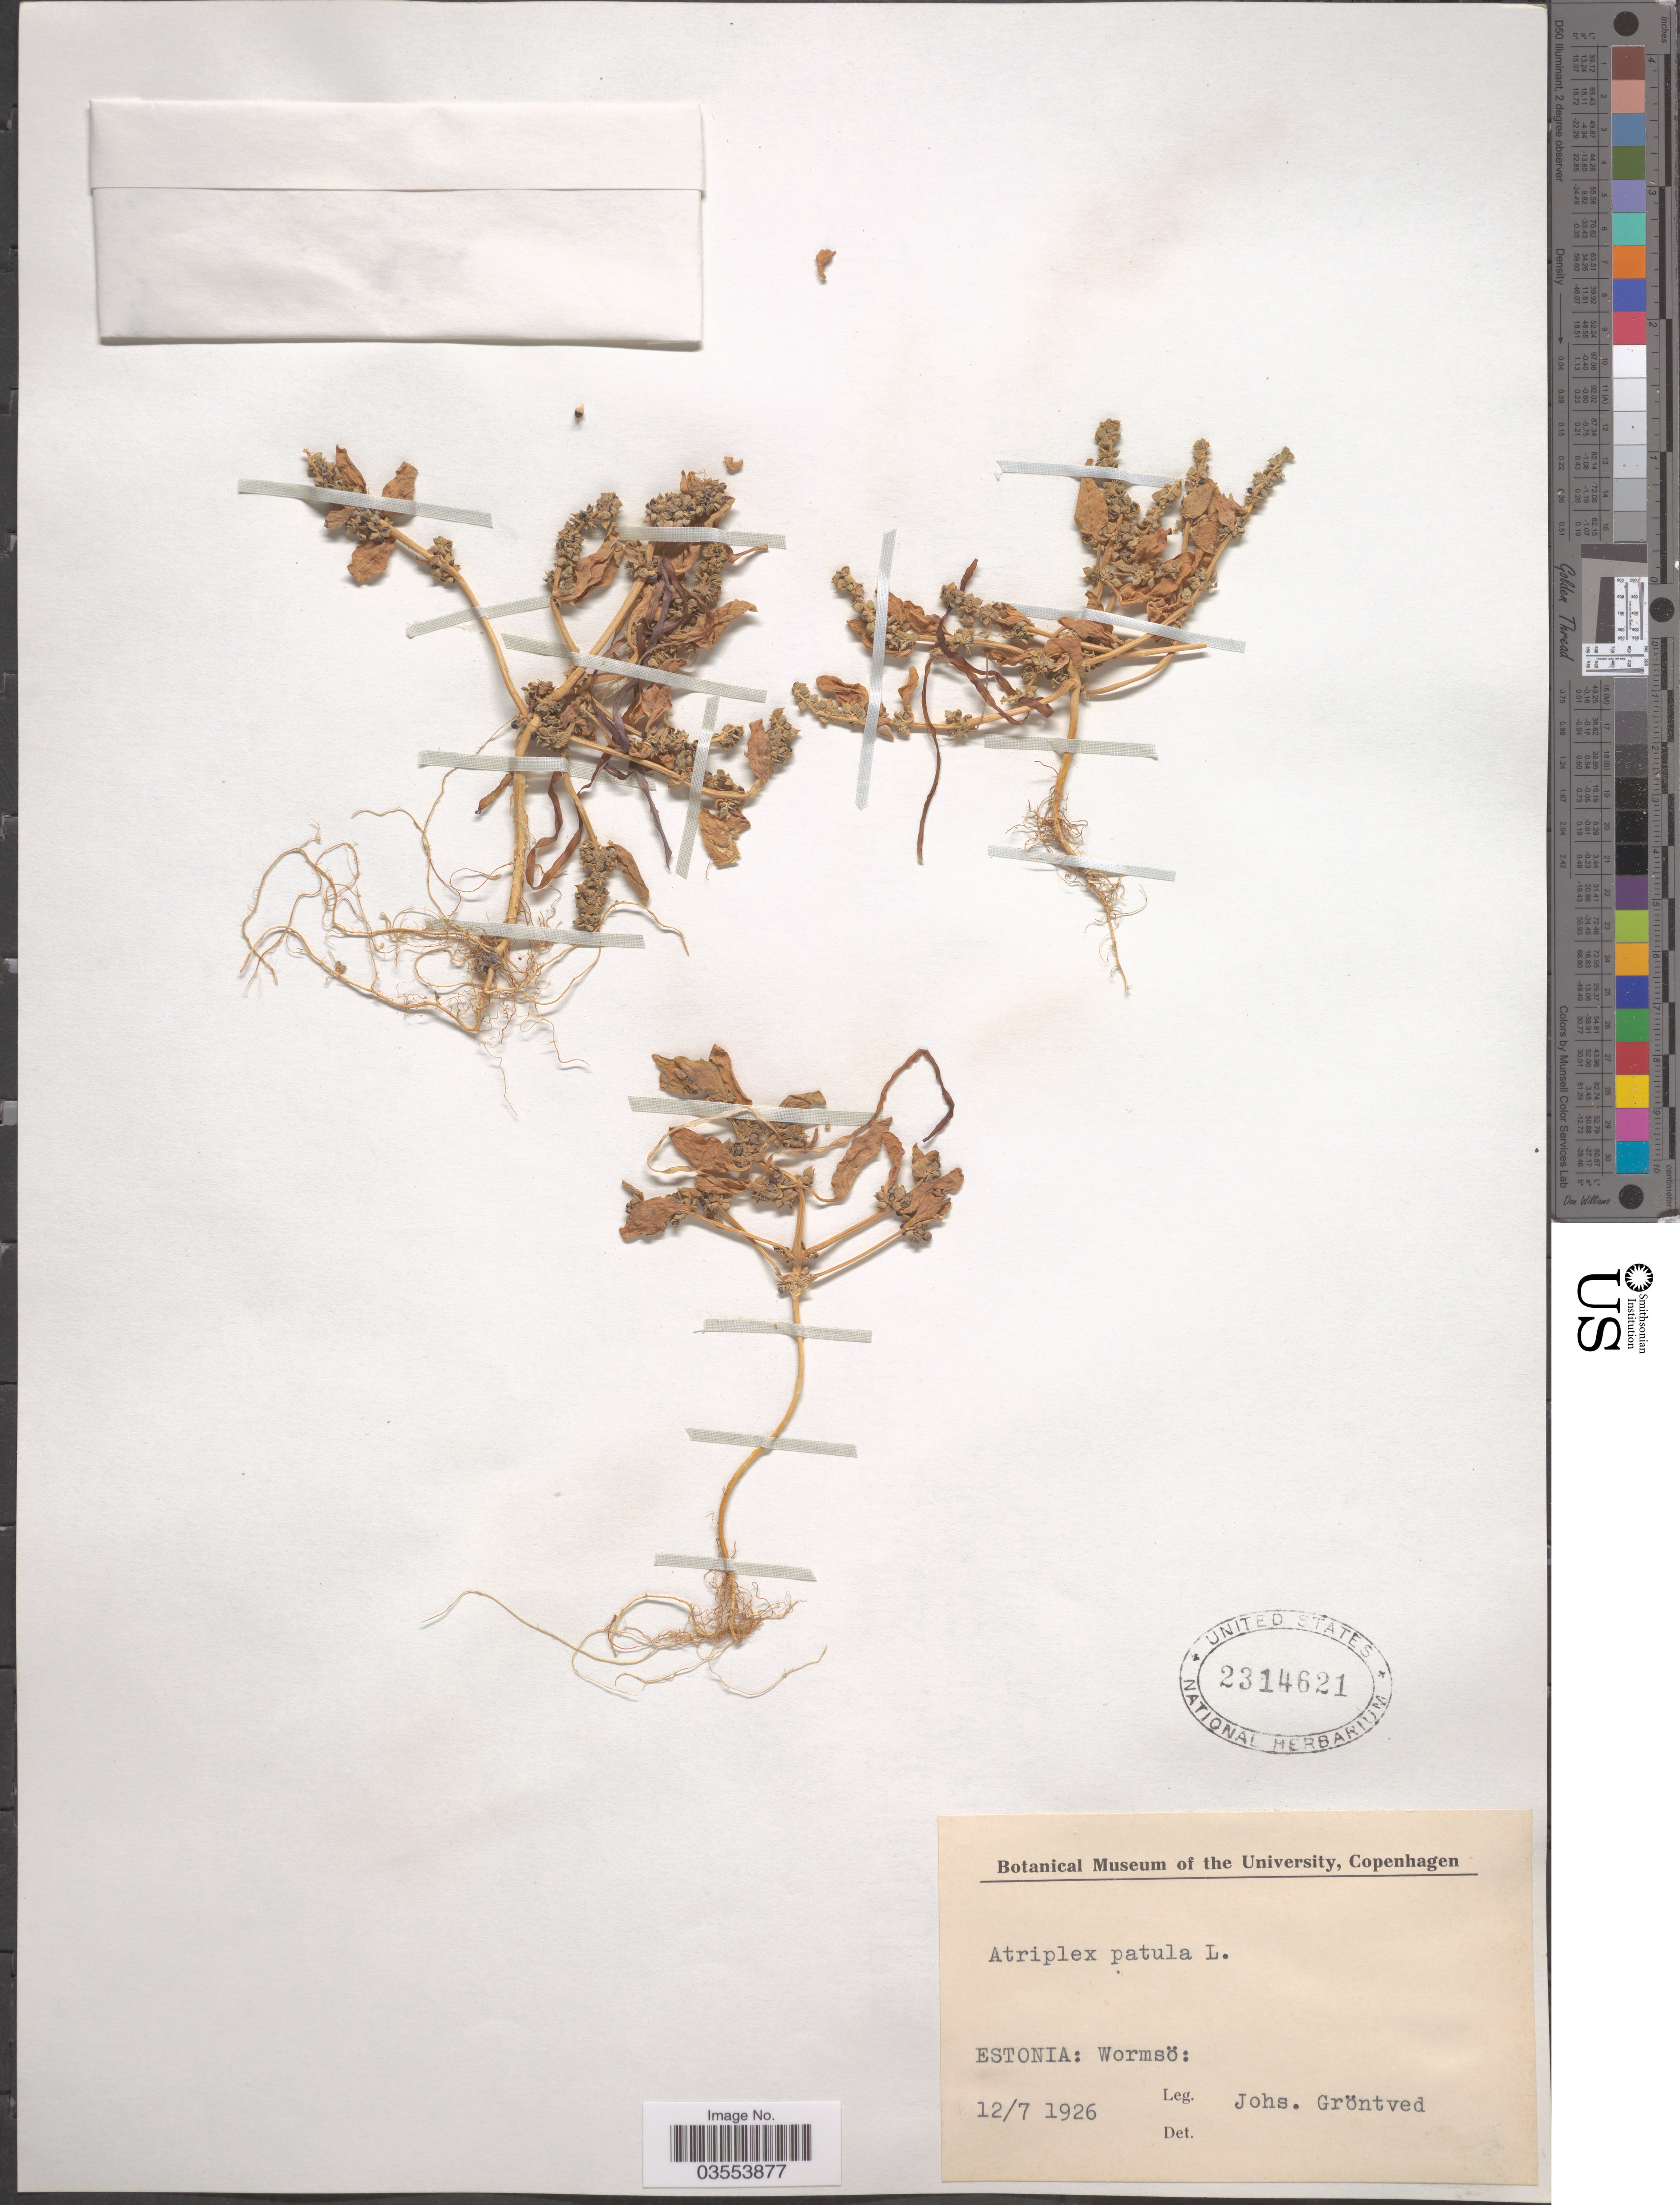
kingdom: Plantae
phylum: Tracheophyta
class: Magnoliopsida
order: Caryophyllales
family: Amaranthaceae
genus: Atriplex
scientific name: Atriplex patula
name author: L.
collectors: J. Gröntved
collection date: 1926-07-12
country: Estonia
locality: Wormsö.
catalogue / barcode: US 2314621